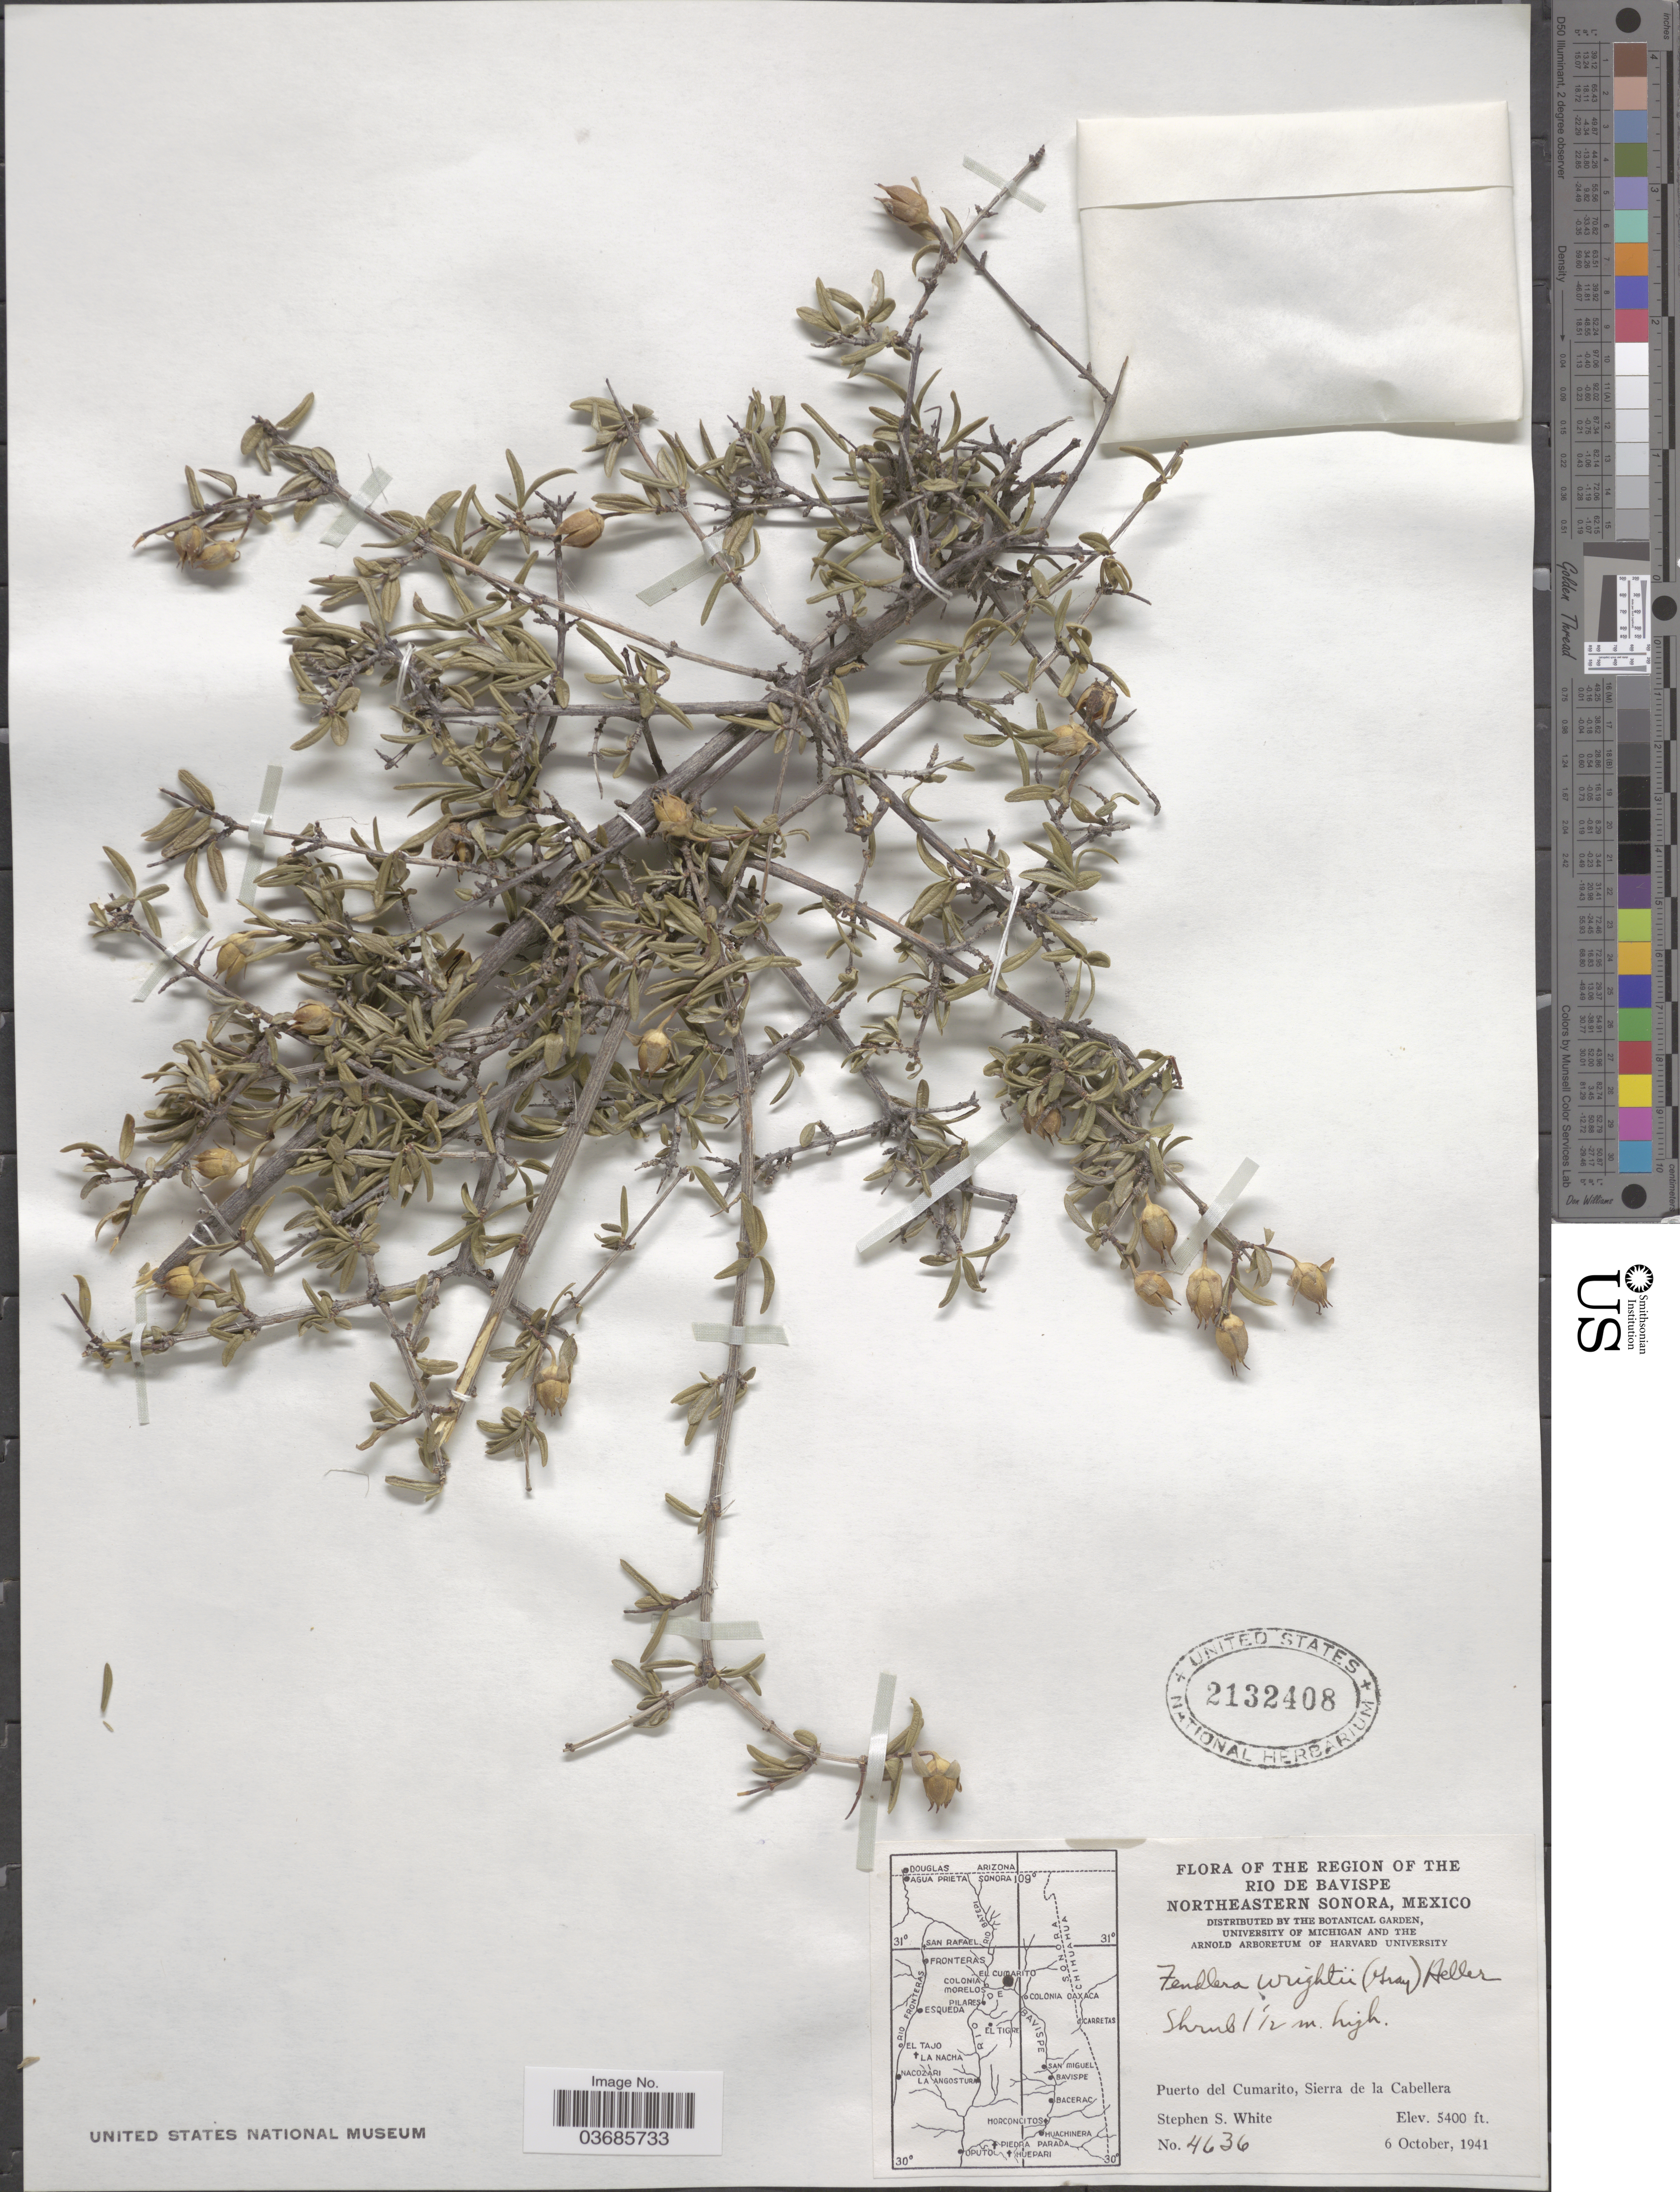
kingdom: Plantae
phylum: Tracheophyta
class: Magnoliopsida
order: Cornales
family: Hydrangeaceae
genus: Fendlera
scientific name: Fendlera wrightii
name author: (Engelm. & A. Gray) A. Heller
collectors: S. S. White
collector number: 4636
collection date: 1941-10-06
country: Mexico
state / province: Sonora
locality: Region of the Rio de Bavispe. Northeastern Sonora. Puerto del Cumarito, Sierra de la Cabellera.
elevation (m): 1646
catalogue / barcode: US 2132408